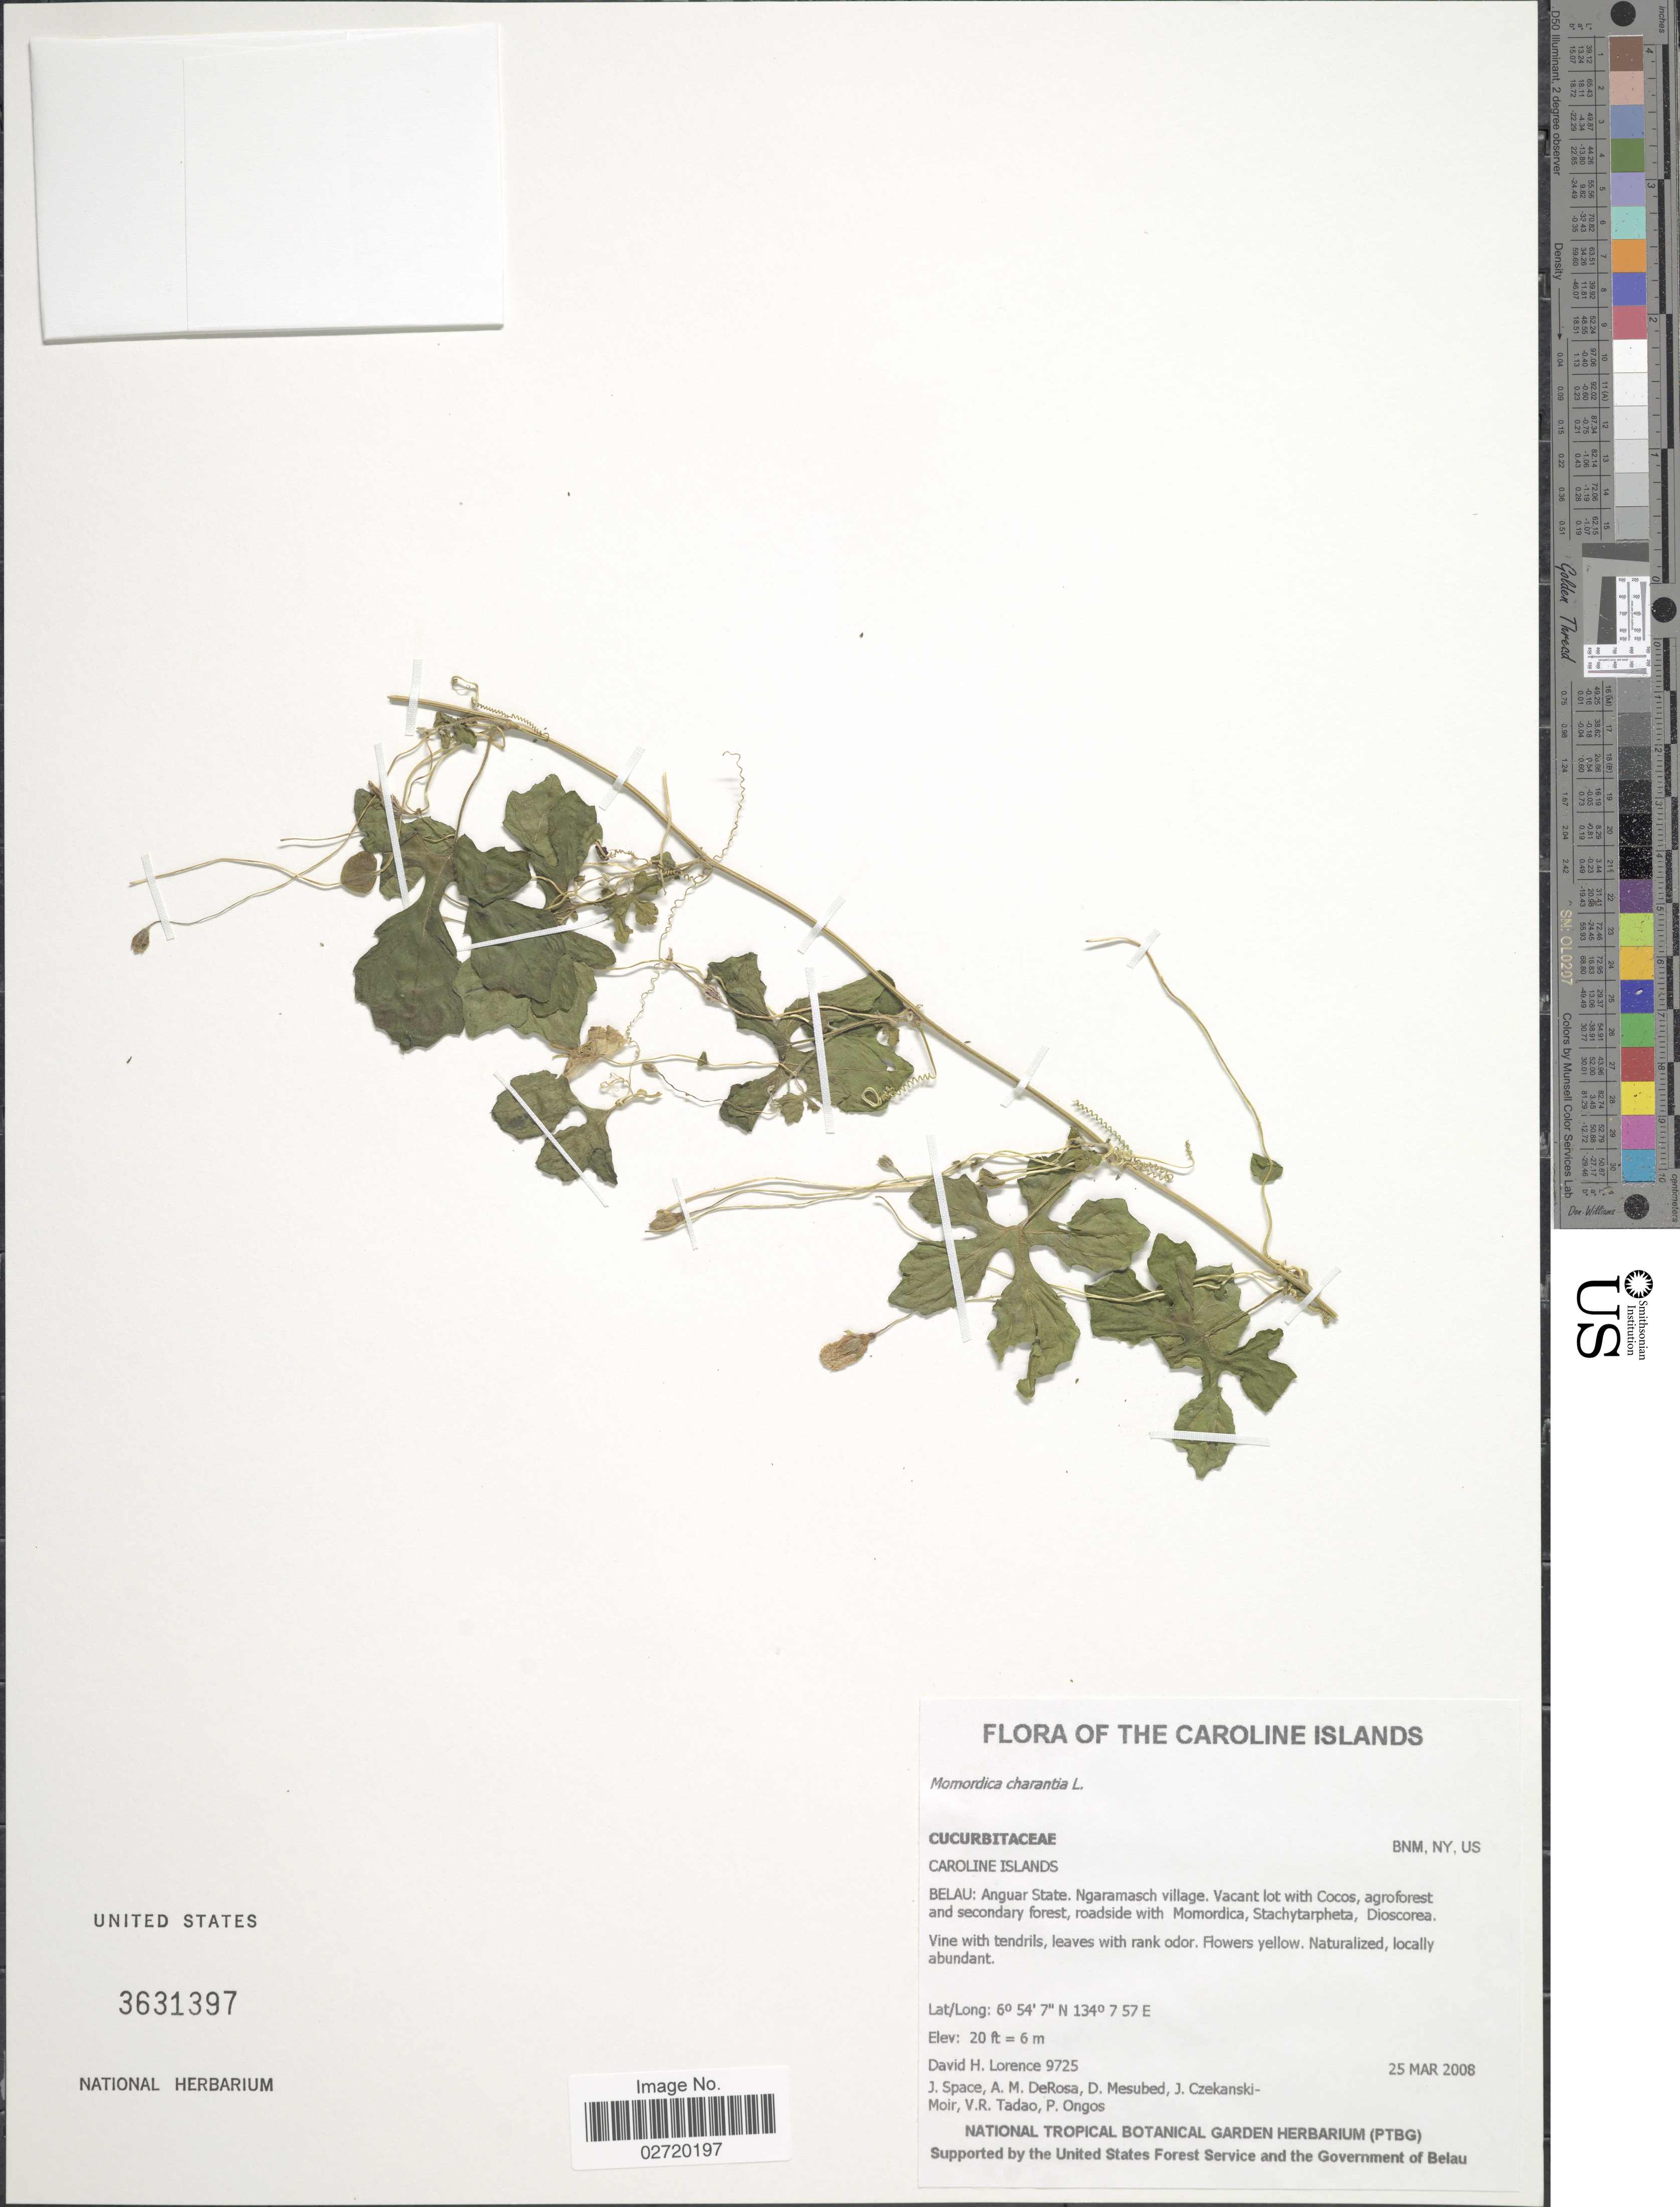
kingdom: Plantae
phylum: Tracheophyta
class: Magnoliopsida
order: Cucurbitales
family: Cucurbitaceae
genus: Momordica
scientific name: Momordica charantia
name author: L.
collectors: D. Lorence, J. Space, A. DeRosa, D. Mesubed & et al.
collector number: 9725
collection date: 2008-03-25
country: Palau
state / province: Belau Outliers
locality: The Caroline Islands, Belau: Anguar State, Ngaramasch village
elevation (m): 6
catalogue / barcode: US 3631397